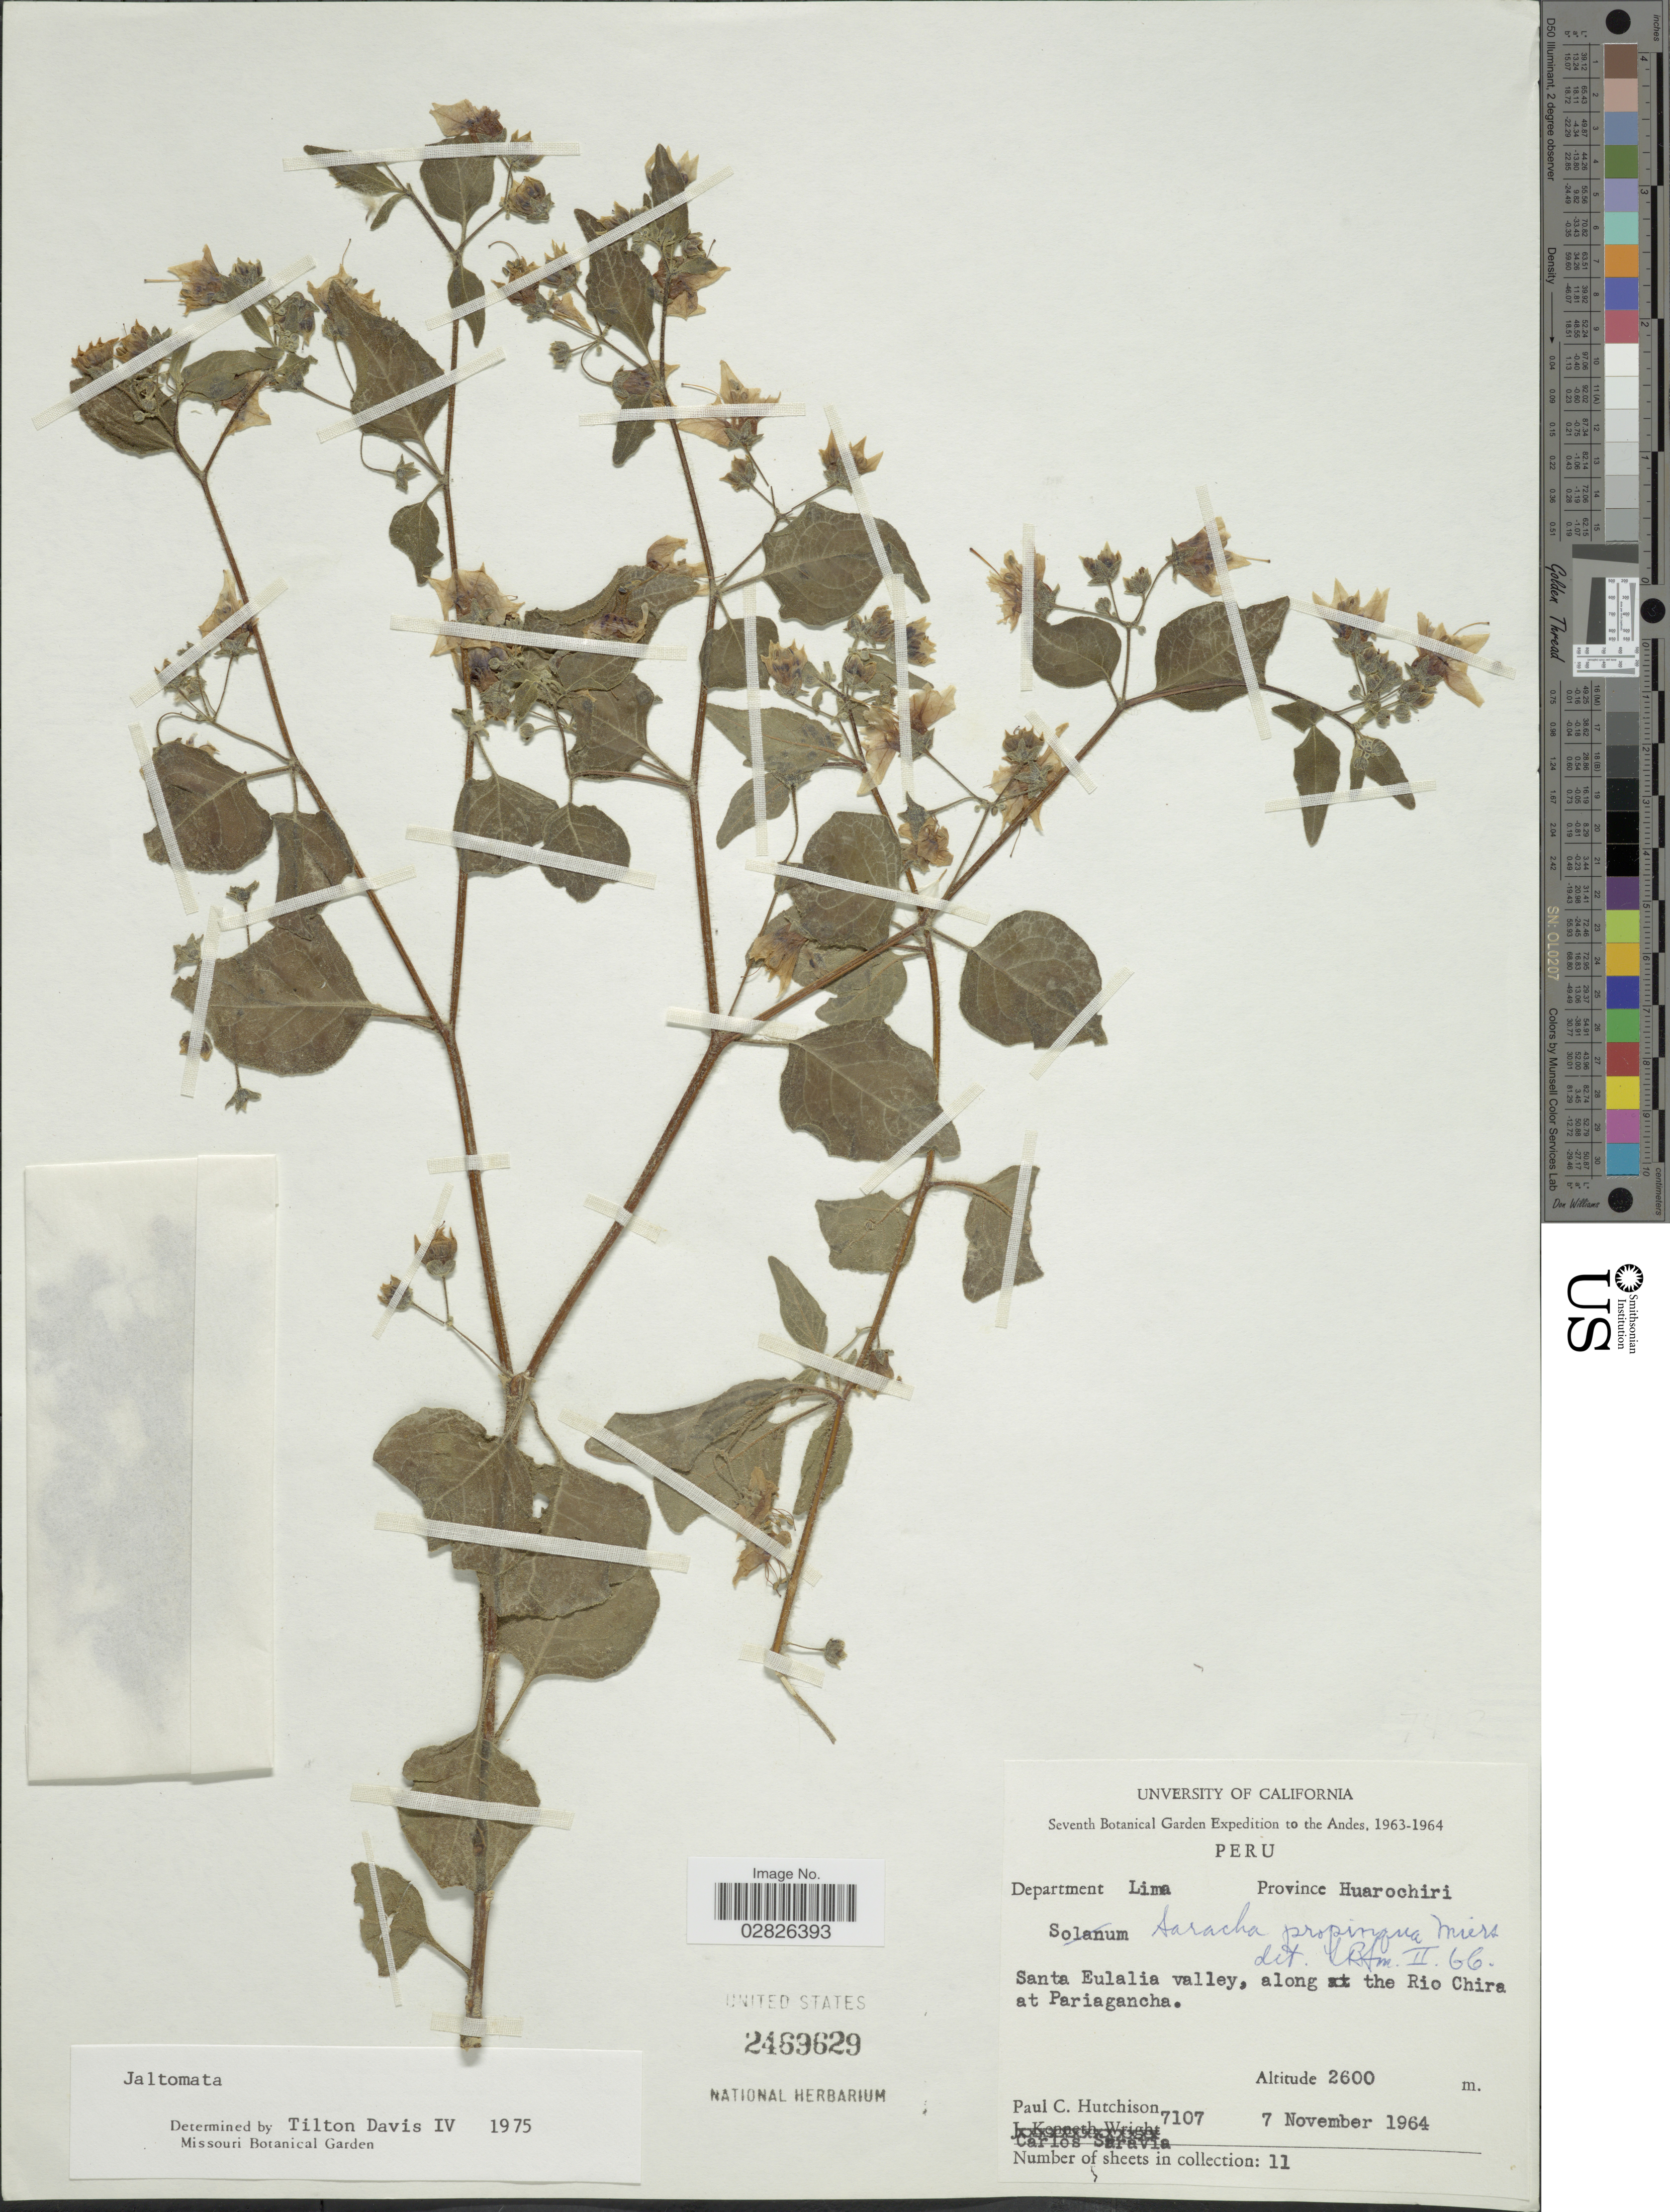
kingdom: Plantae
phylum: Tracheophyta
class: Magnoliopsida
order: Solanales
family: Solanaceae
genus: Jaltomata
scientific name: Jaltomata propinqua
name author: (Miers) Mione & M. Nee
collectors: P. C. Hutchison & C. Saravia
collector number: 7107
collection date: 1964-11-07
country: Peru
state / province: Lima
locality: Department Lima, Province Huarochiri. Santa Eulalia valley, along the Rio Chira at Pariagancha. Andes.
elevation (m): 2600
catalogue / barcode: US 2469629